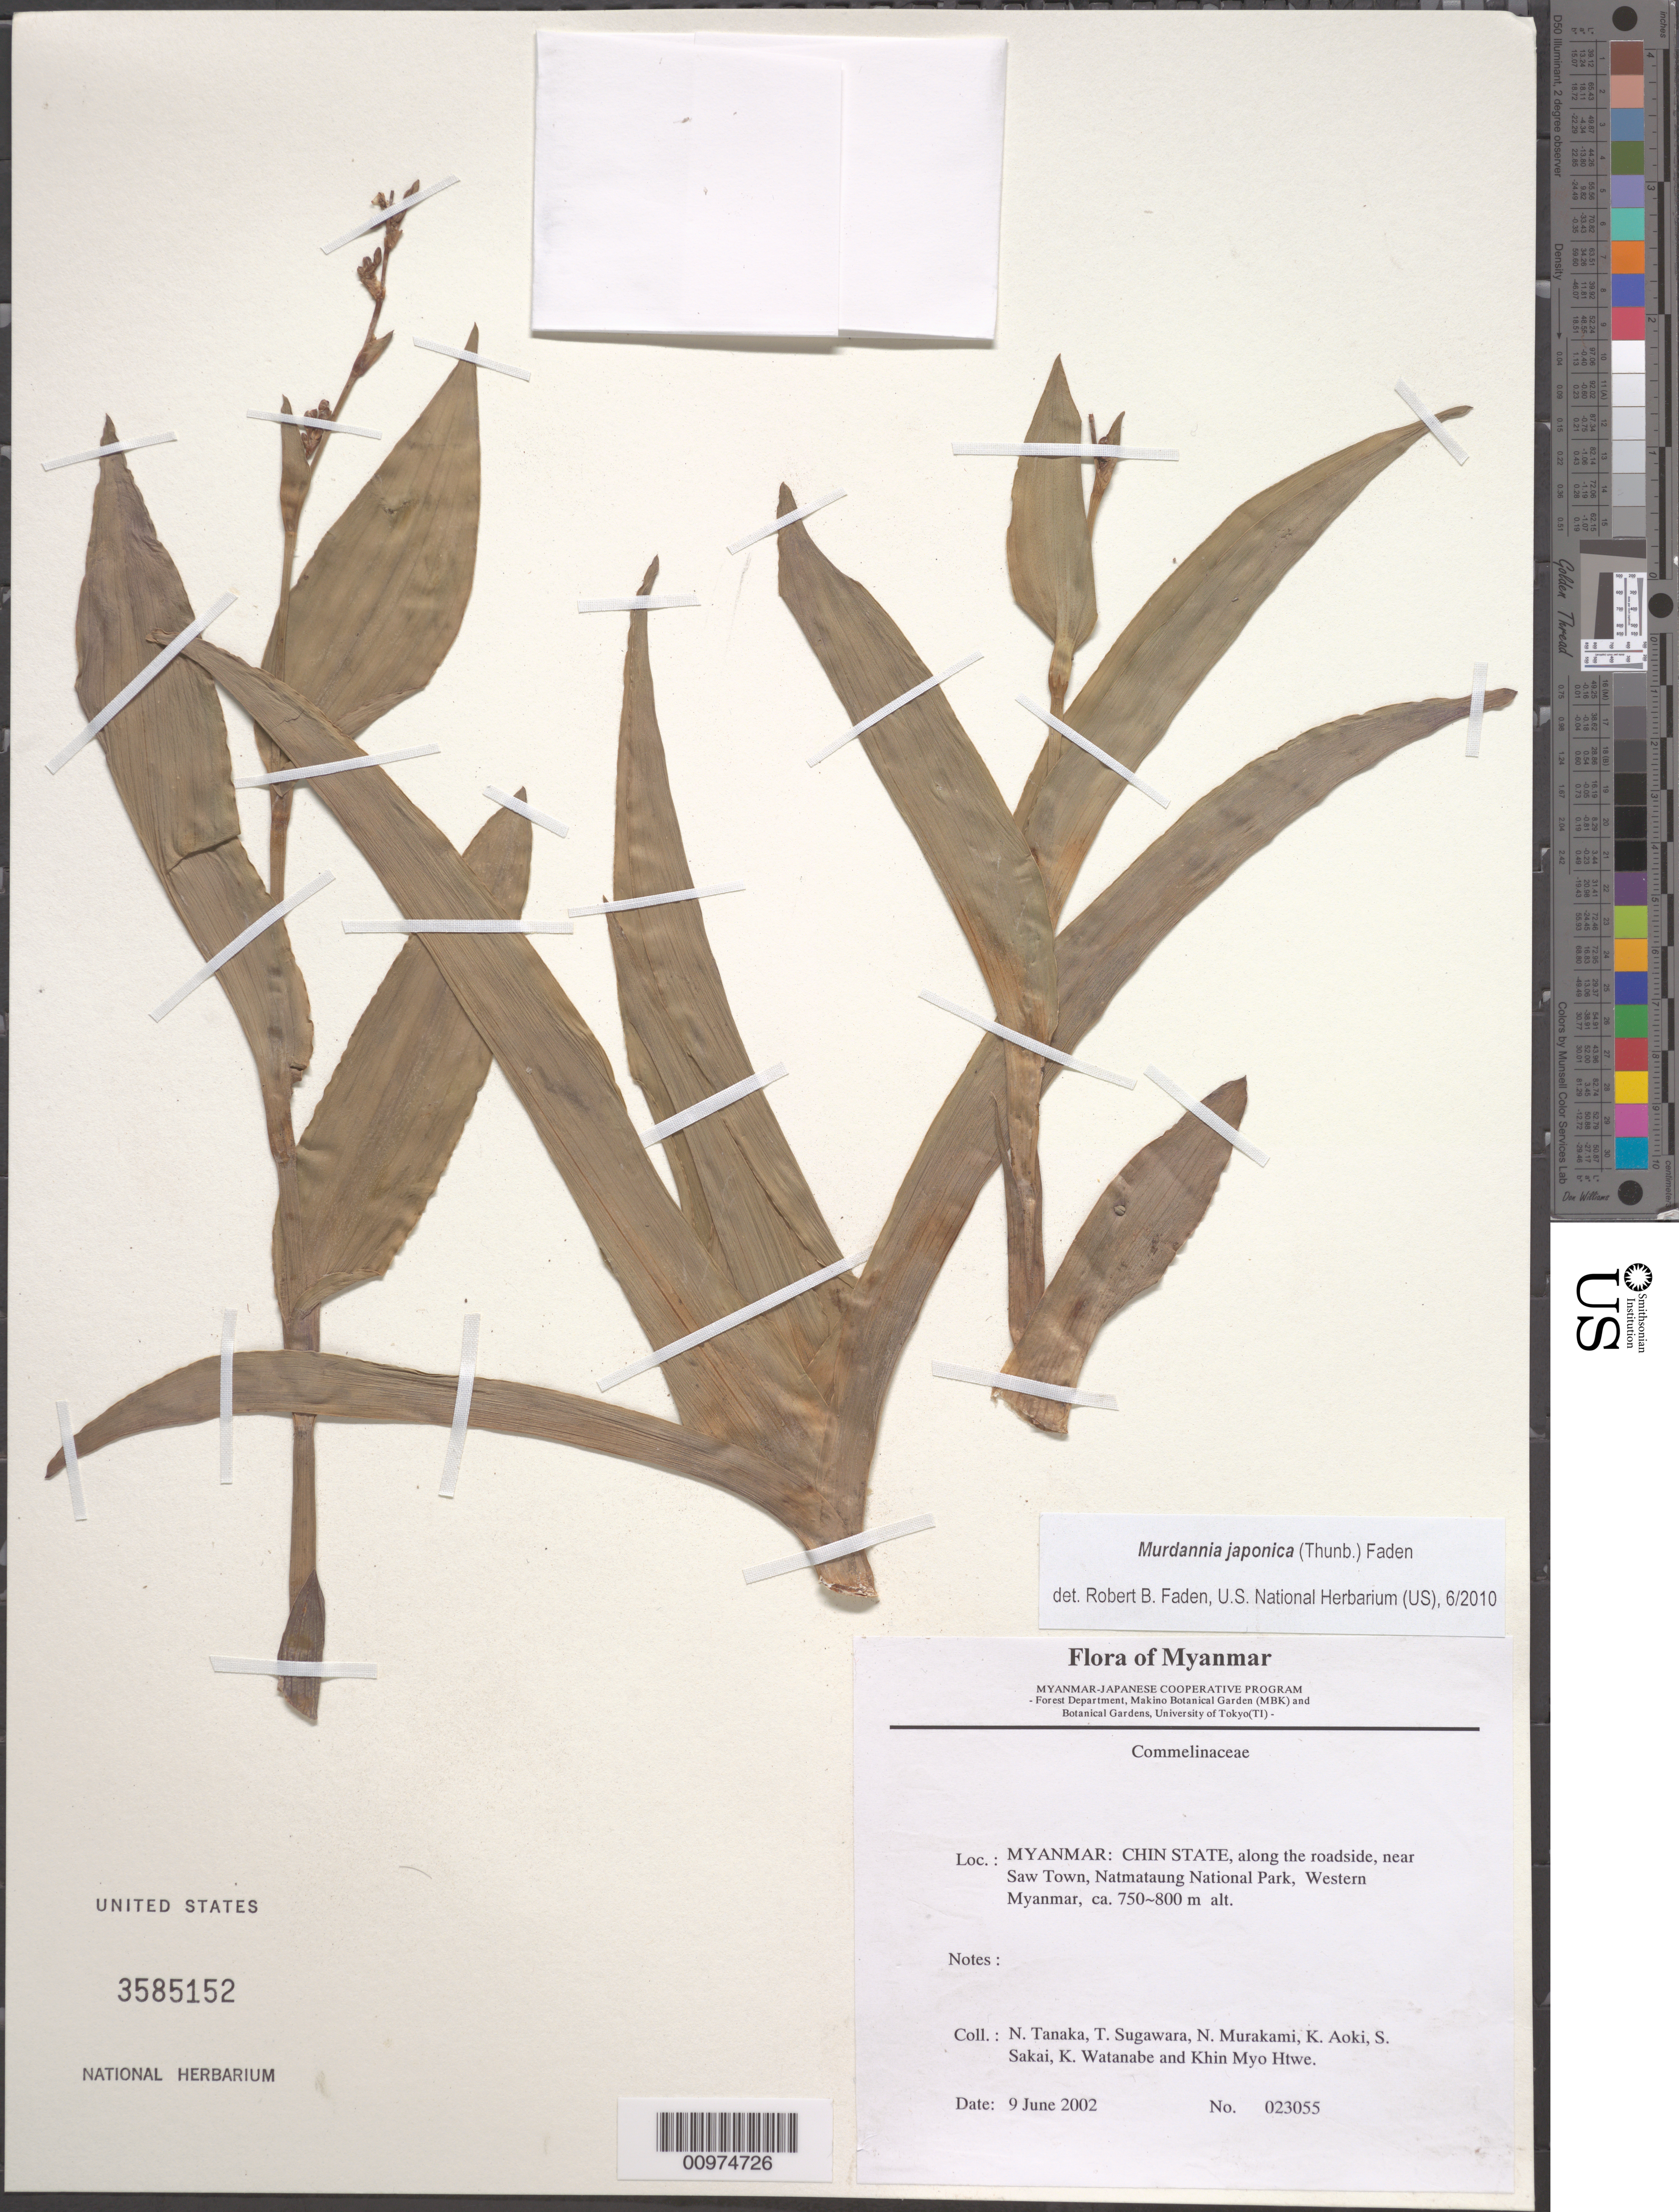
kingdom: Plantae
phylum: Tracheophyta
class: Liliopsida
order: Commelinales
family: Commelinaceae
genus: Murdannia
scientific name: Murdannia japonica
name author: (Thunb.) Faden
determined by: Faden, Robert B., (US), Smithsonian Institution - National Museum of Natural History (UNITED STATES)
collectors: N. Tanaka et al.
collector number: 023055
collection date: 2002-06-09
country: Myanmar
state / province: Chin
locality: along the roadside, near Saw Town, Natmataung National Park, Western Myanmar.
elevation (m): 750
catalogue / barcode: US 3585152